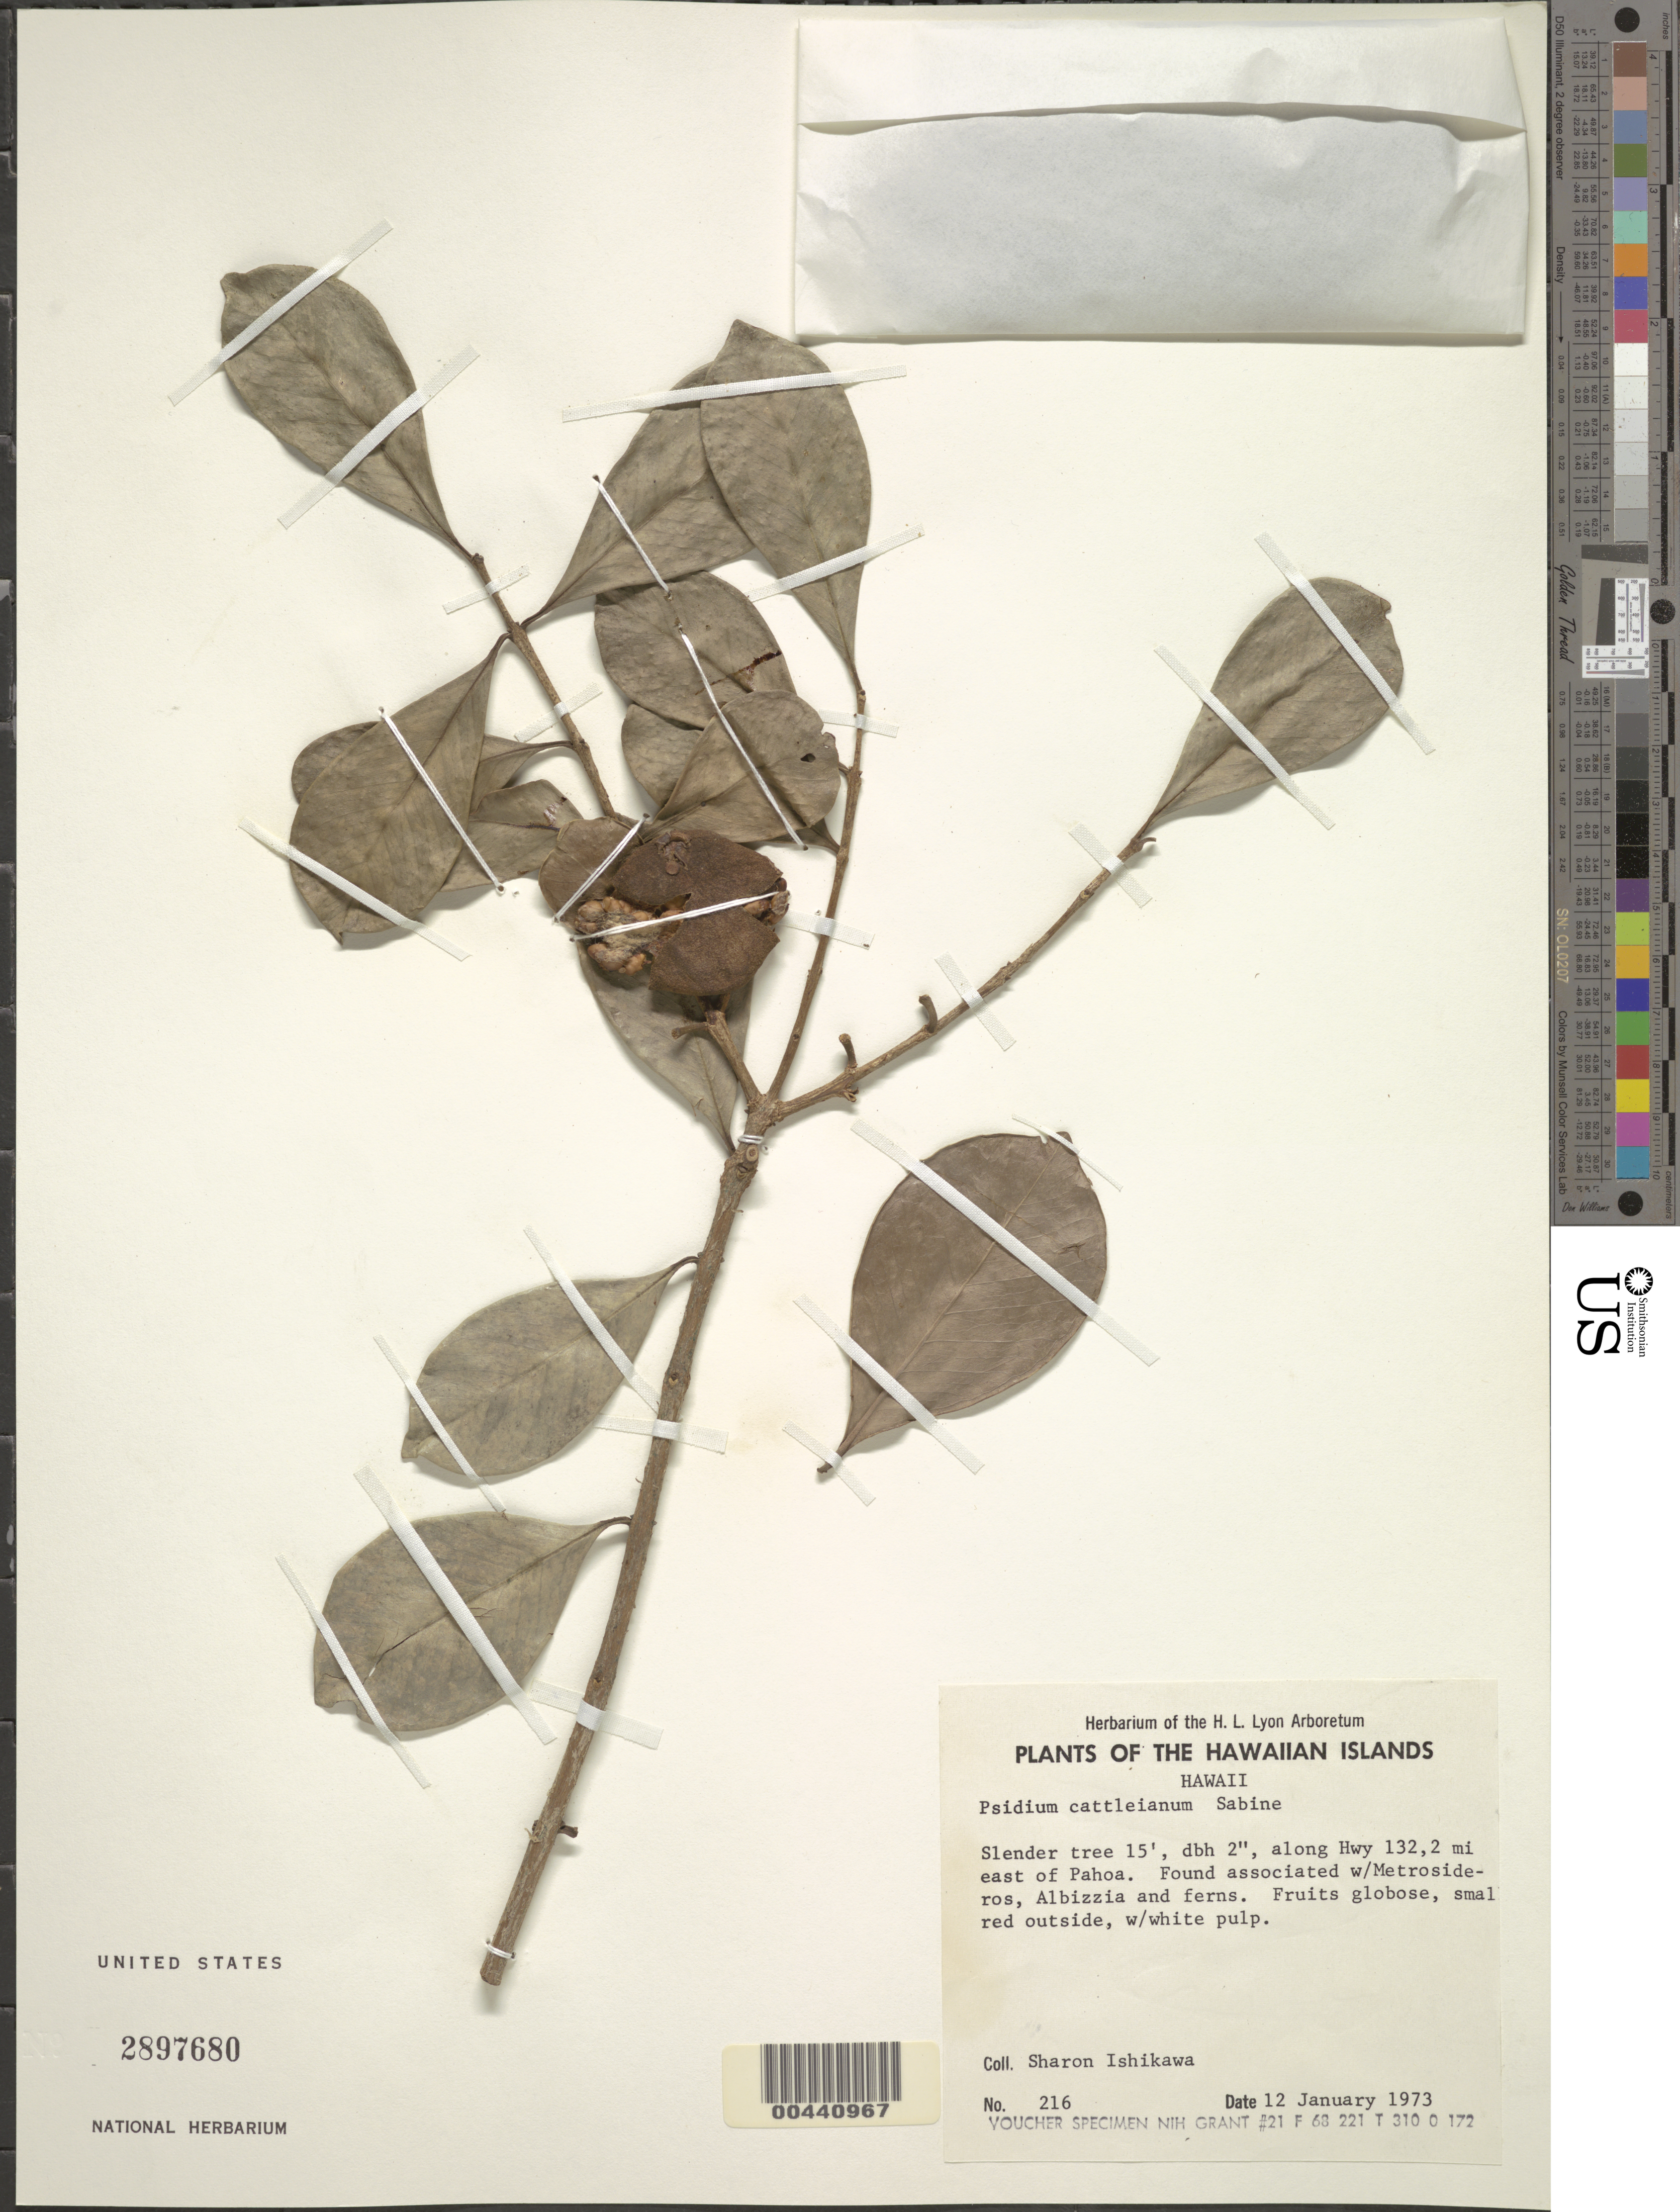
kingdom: Plantae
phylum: Tracheophyta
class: Magnoliopsida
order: Myrtales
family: Myrtaceae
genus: Psidium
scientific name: Psidium cattleyanum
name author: Sabine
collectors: S. S. Ishikawa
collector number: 216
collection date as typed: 12 Jan 1973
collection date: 1973-01-12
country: United States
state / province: Hawaii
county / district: Hawaii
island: Hawaii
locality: Along Hwy 132, 2 mi E of Pahoa.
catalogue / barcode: US 2897680